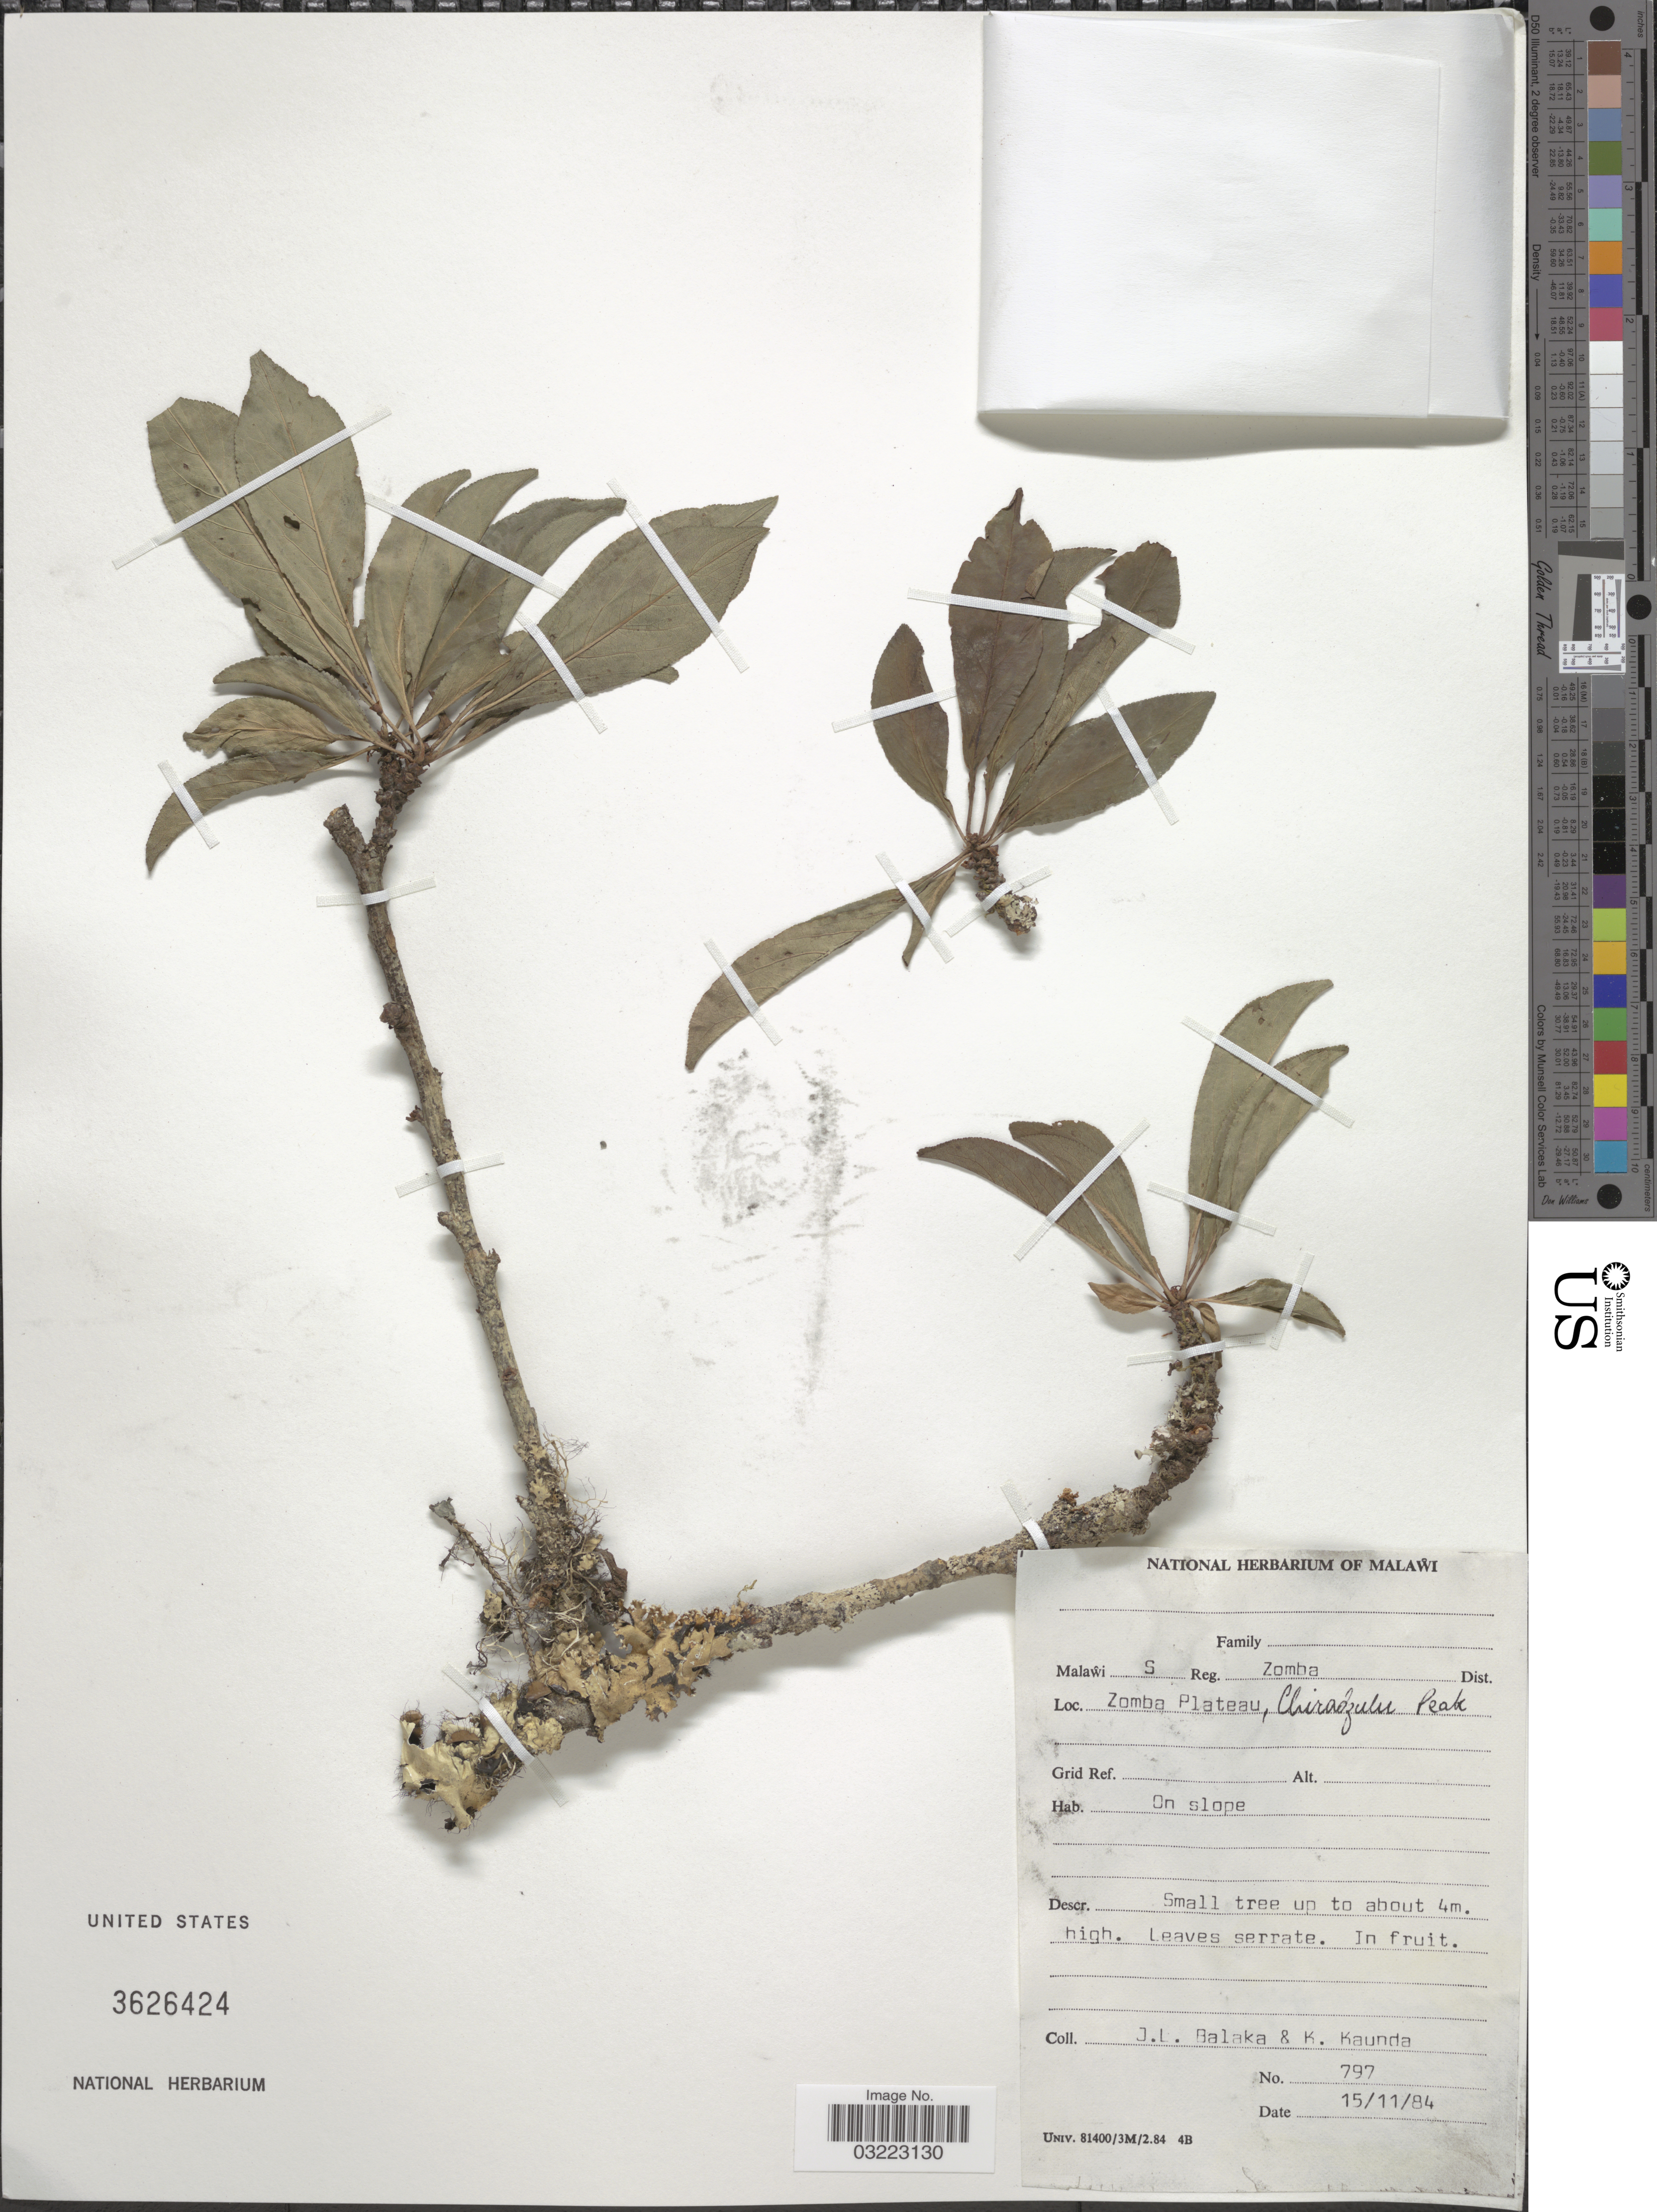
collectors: J. Balaka & K. Kaunda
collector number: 797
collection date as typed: Transcribed d/m/y: 15/11/84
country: Malawi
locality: Malaŵi S Reg. Zomba Dist. Zomba Plateau, Chiradzulu Peak.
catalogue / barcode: US 3626424